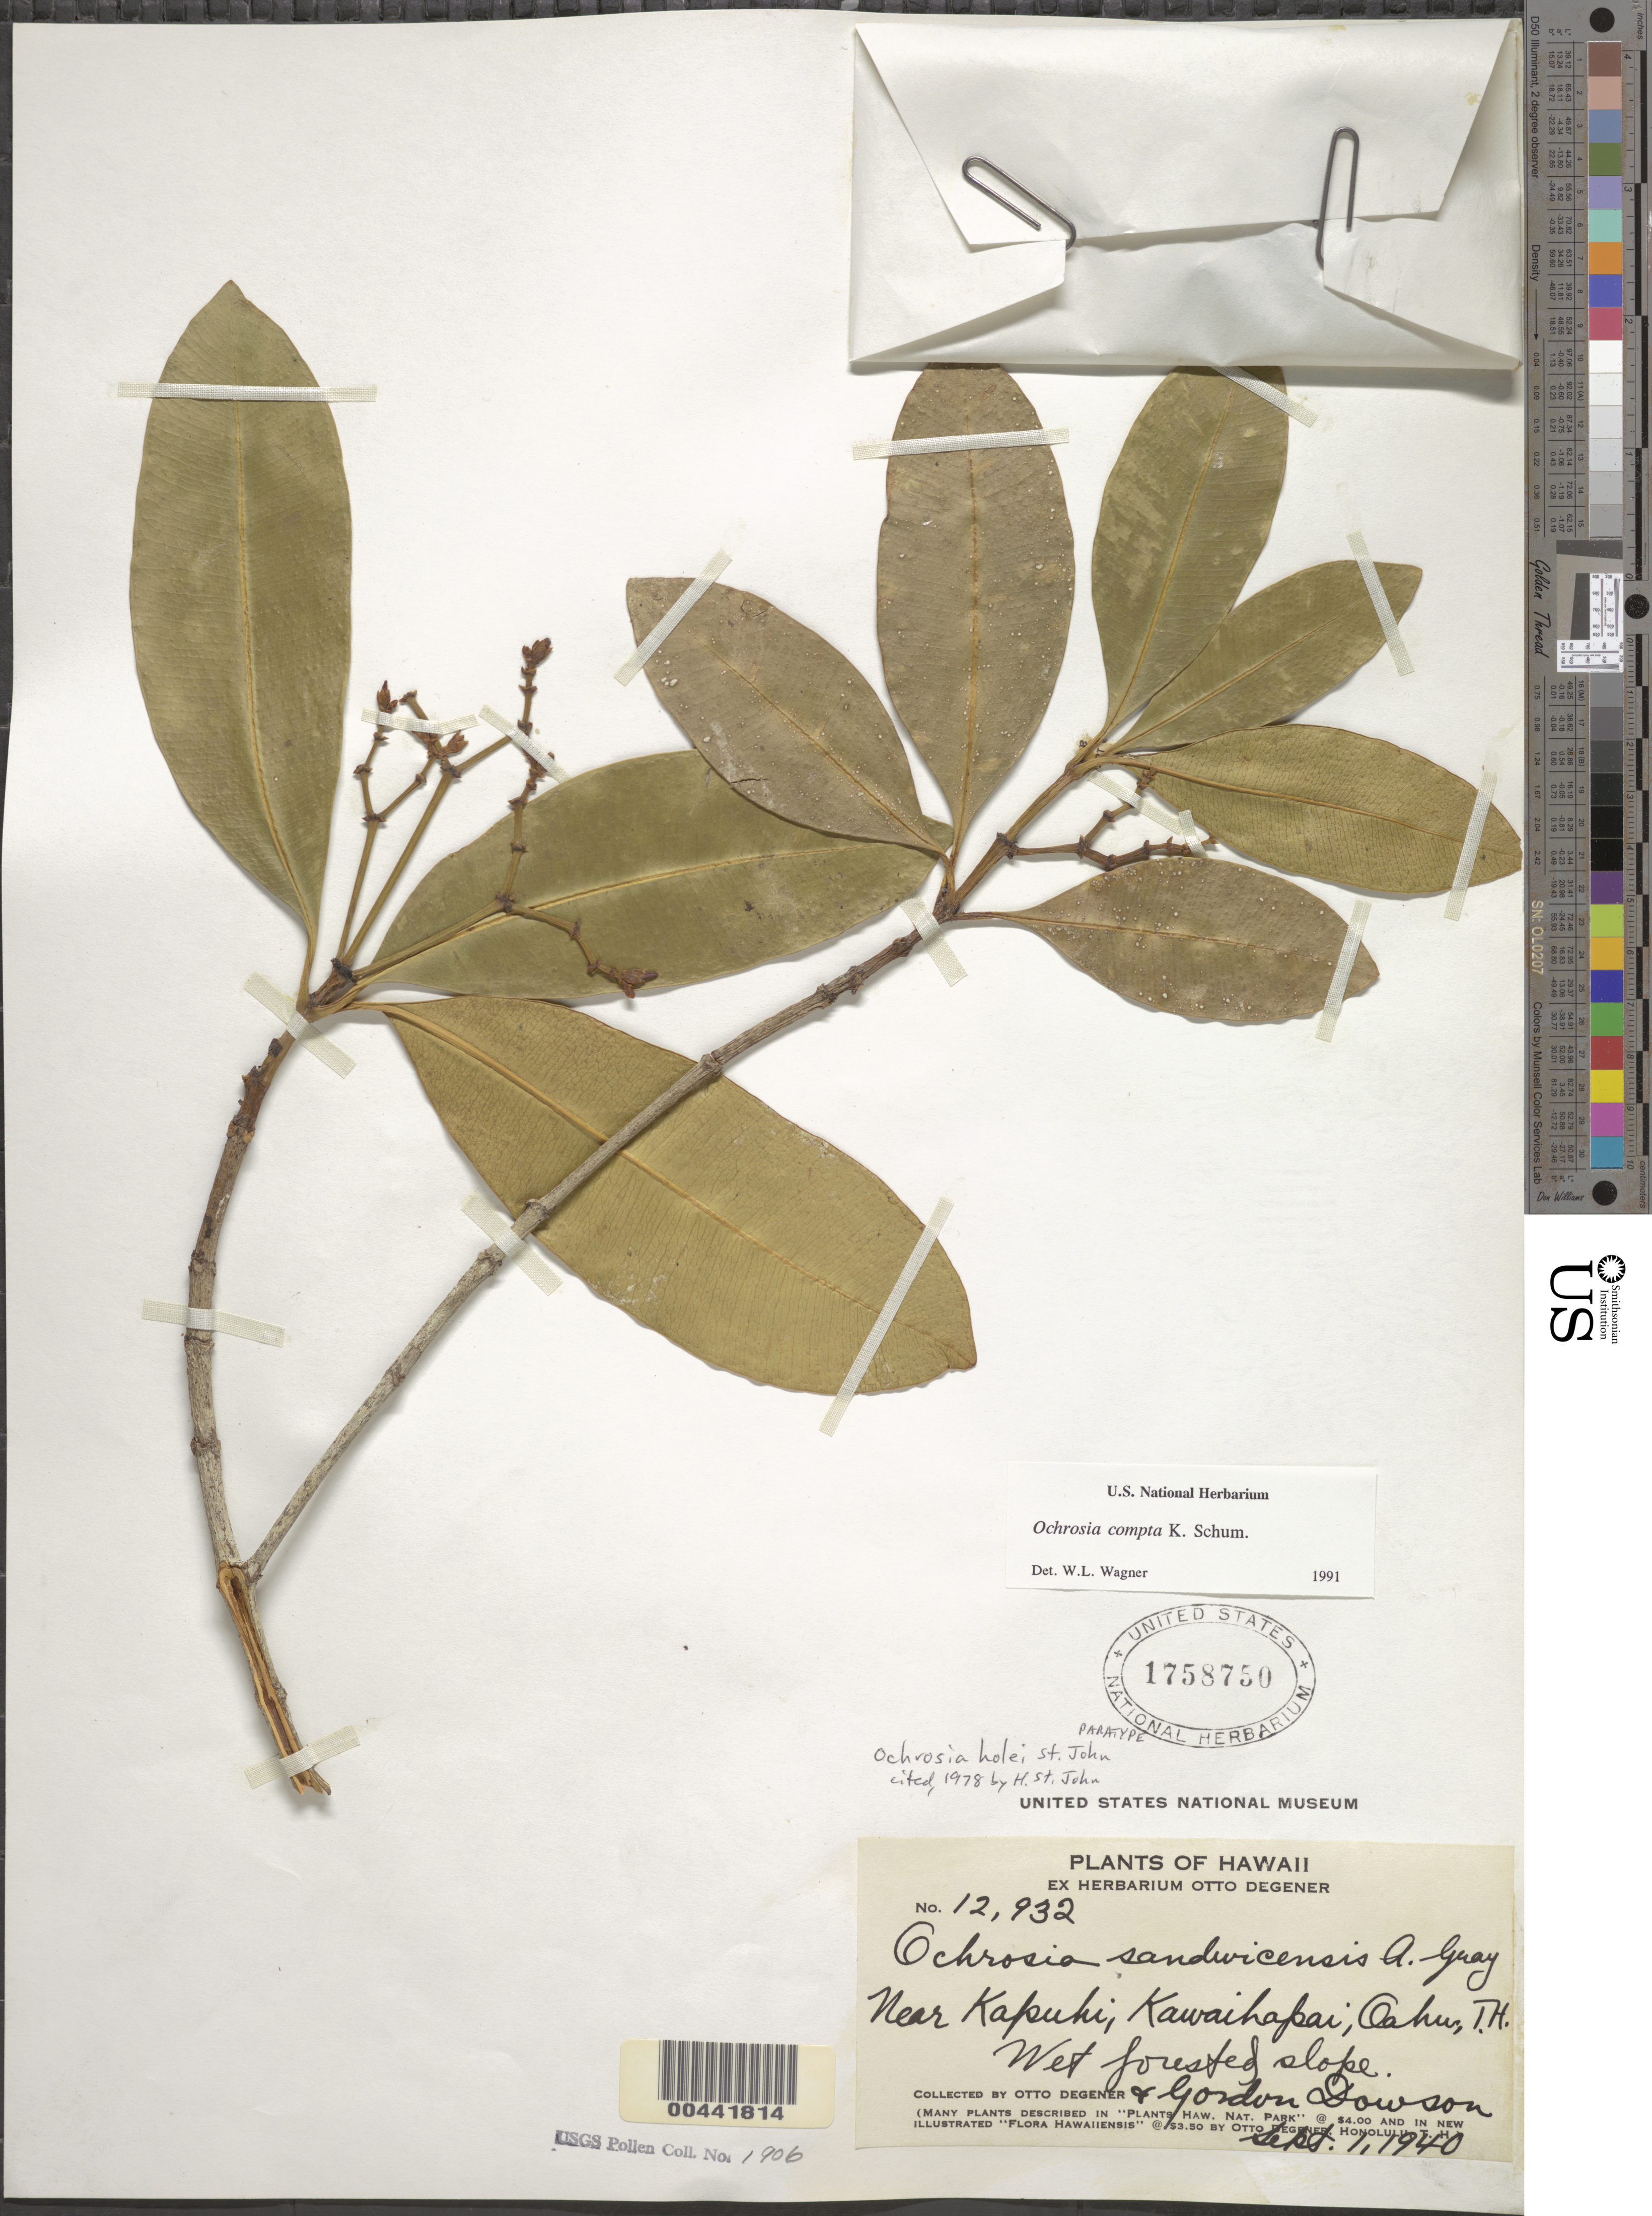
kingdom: Plantae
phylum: Tracheophyta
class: Magnoliopsida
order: Gentianales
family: Apocynaceae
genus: Ochrosia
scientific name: Ochrosia compta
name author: K. Schum.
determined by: Wagner, W. L., (BOT), Smithsonian Institution - National Museum of Natural History (UNITED STATES)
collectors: O. Degener & G. Dawson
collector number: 12932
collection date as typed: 1 Sep 1940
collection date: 1940-09-01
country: United States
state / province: Hawaii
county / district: Honolulu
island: Oahu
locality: Near Kapuhi, Kawaihapai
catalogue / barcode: US 1758750